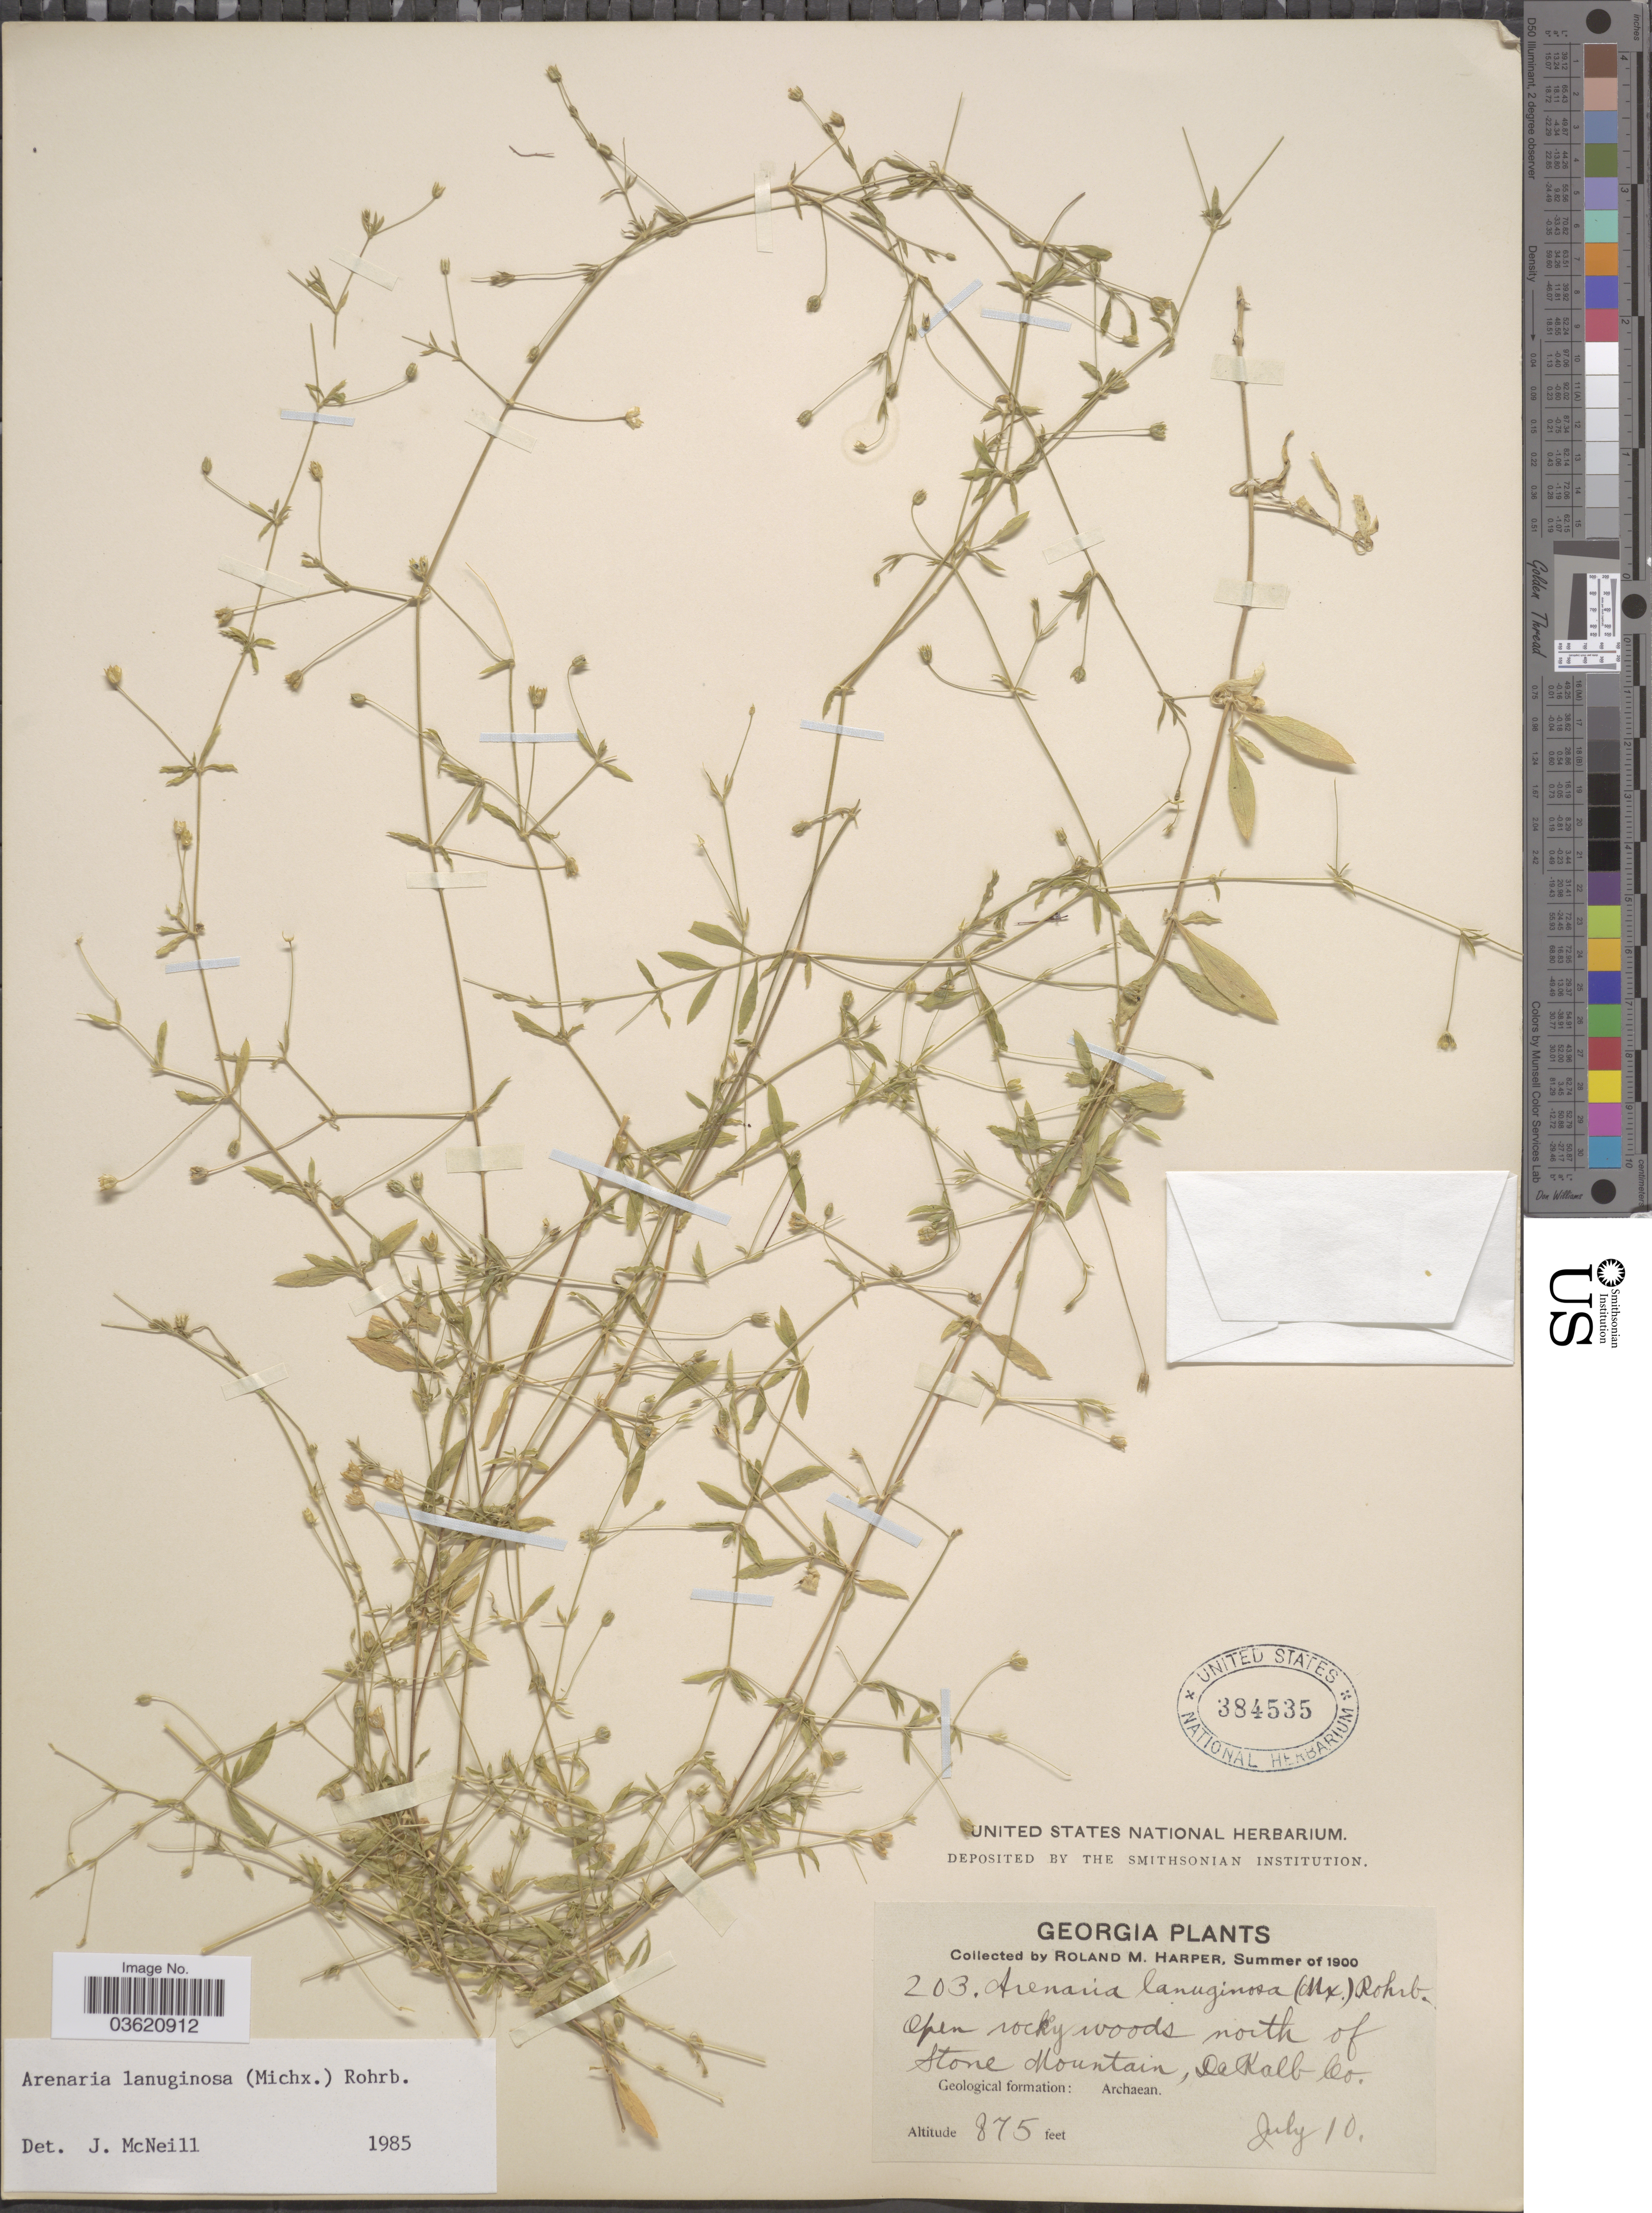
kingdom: Plantae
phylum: Tracheophyta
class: Magnoliopsida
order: Caryophyllales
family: Caryophyllaceae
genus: Arenaria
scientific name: Arenaria lanuginosa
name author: (Michx.) Rohrb.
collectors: R. M. Harper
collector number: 203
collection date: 1900-07-10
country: United States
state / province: Georgia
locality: North of Stone Mountain, DeKalb Co. Geological formation: Archaean.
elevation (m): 267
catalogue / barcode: US 384535